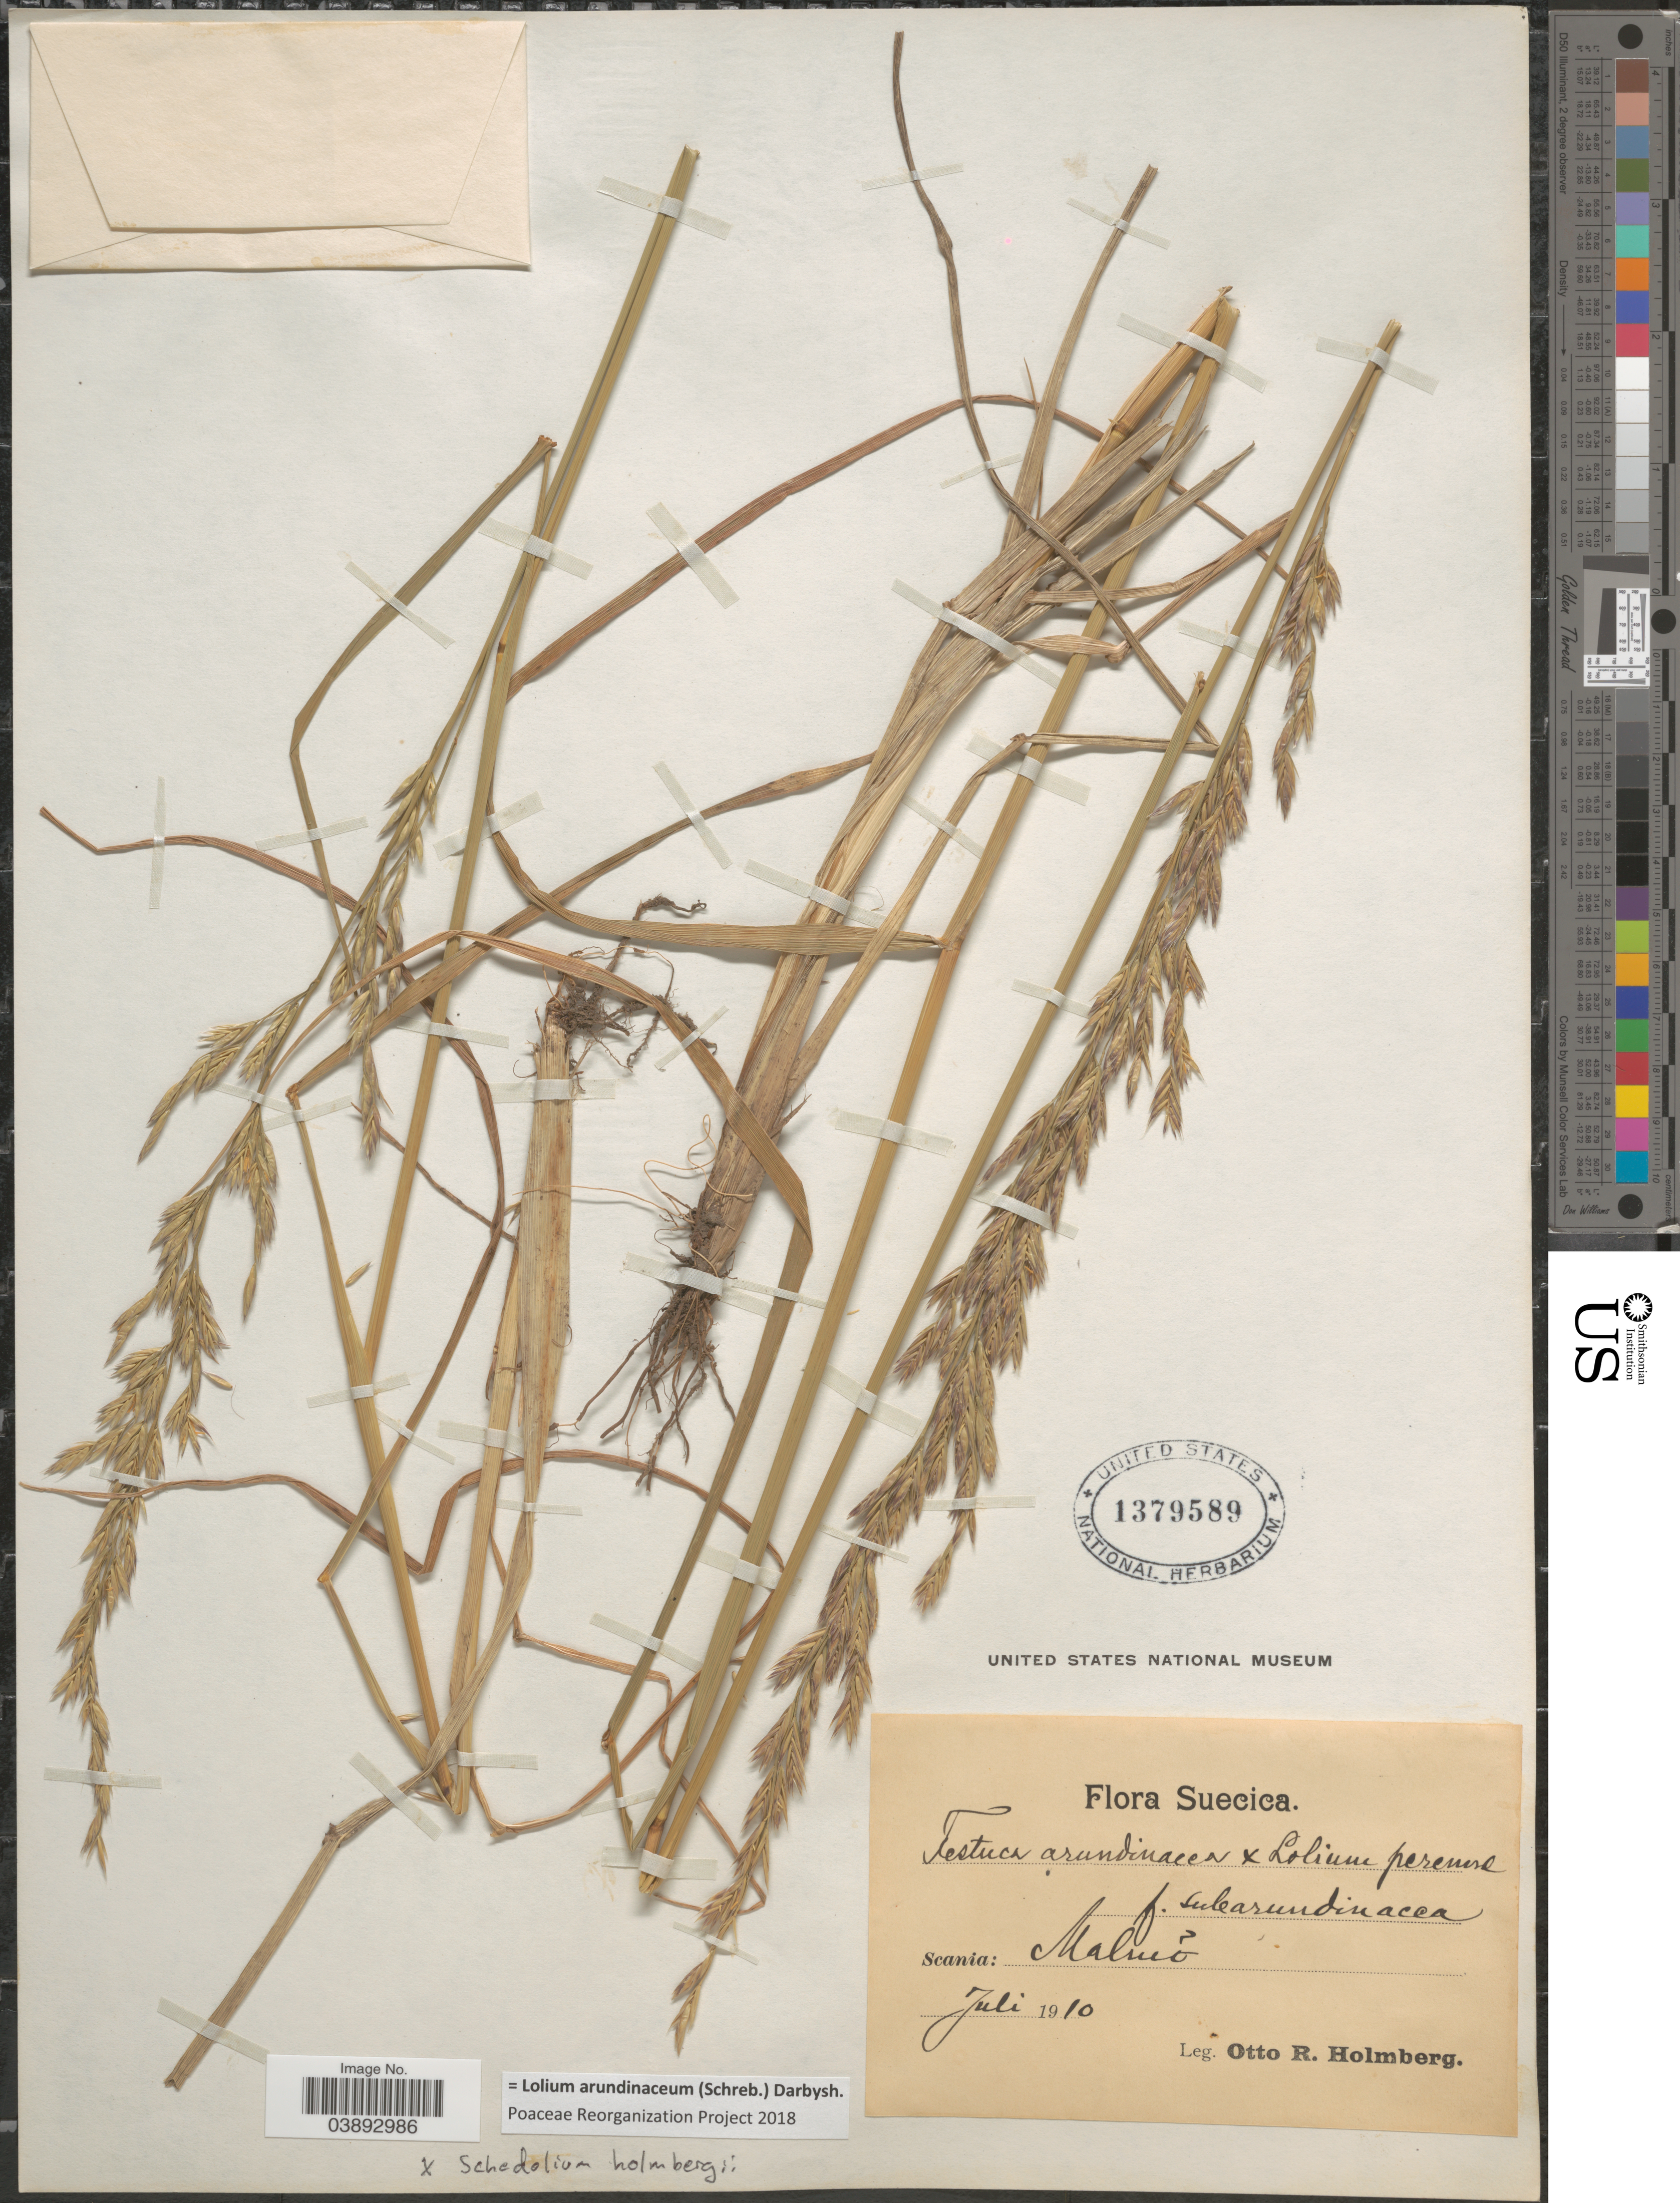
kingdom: Plantae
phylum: Tracheophyta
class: Liliopsida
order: Poales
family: Poaceae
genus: Lolium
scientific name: Lolium arundinaceum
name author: (Schreb.) Darbysh.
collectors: O. Holmberg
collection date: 1910-07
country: Sweden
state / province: Skåne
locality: Suecica. Scania: Malmõ.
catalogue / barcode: US 1379589